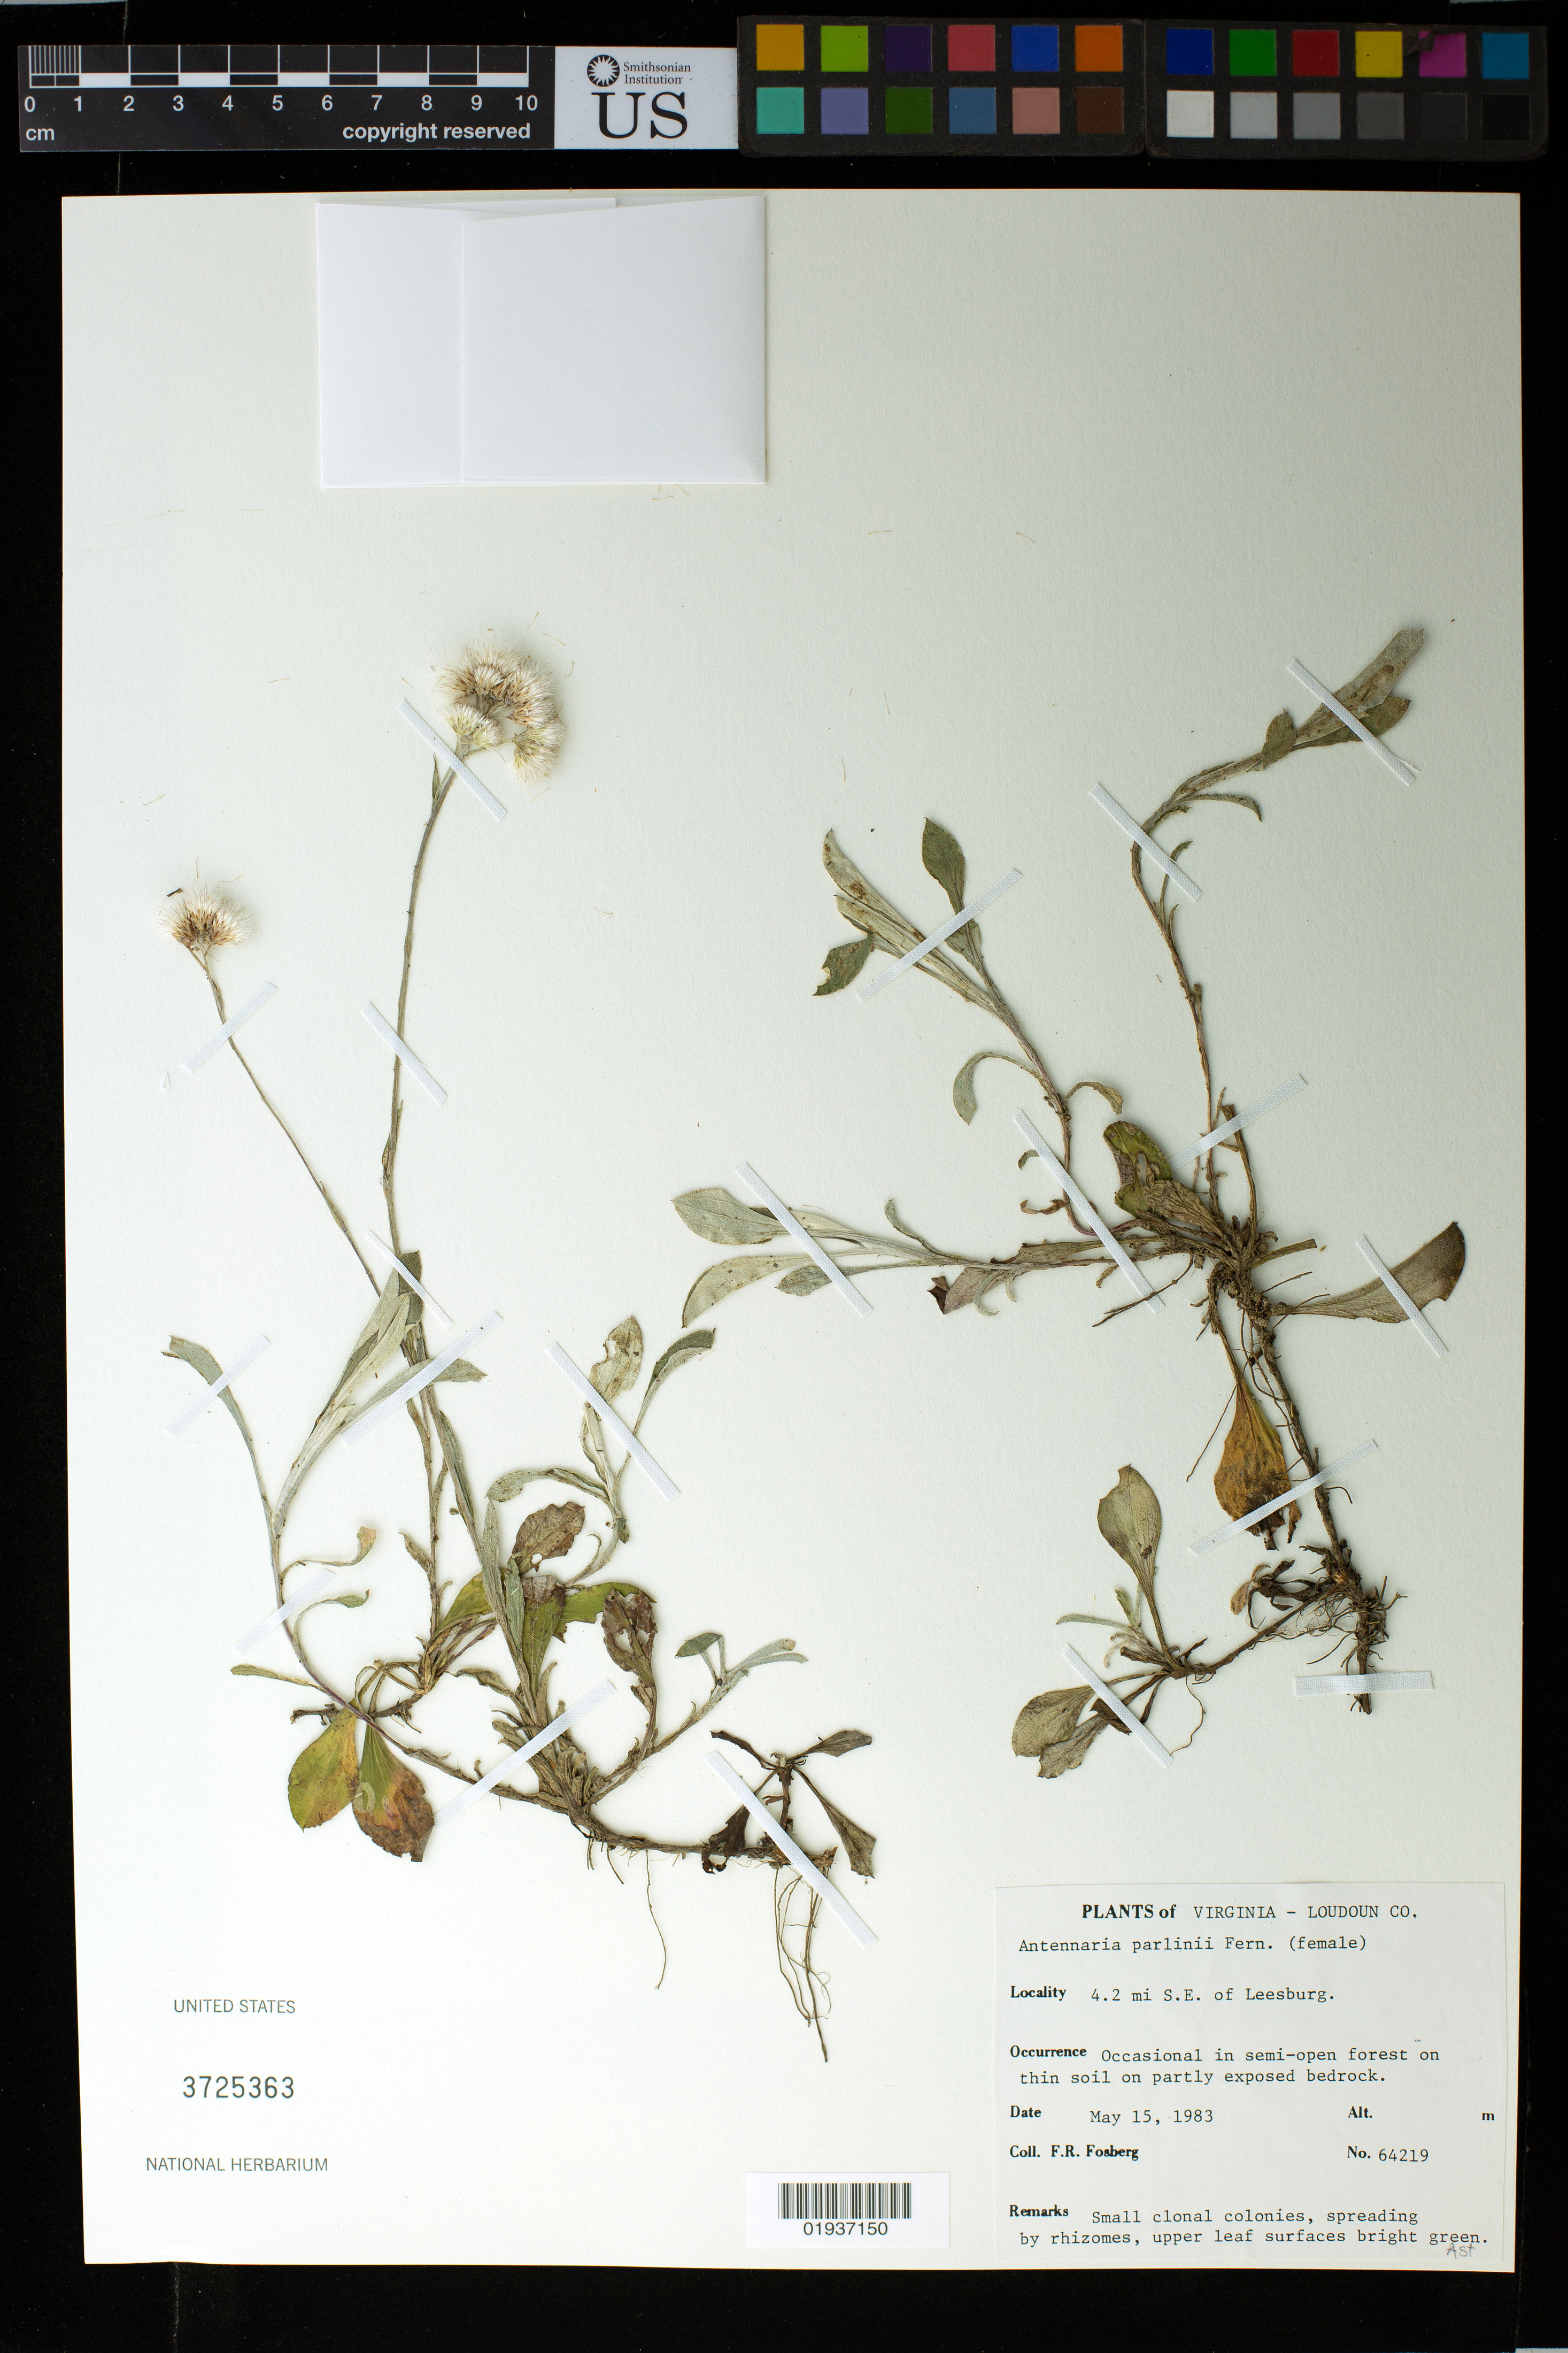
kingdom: Plantae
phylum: Tracheophyta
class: Magnoliopsida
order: Asterales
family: Asteraceae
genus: Antennaria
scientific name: Antennaria parlinii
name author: Fernald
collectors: F. R. Fosberg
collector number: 64219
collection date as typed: May 15, 1983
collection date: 1983-05-15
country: United States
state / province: Virginia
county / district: Loudoun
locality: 4.2 mi SE of Leesburg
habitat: Semi-open forest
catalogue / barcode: US 3725363